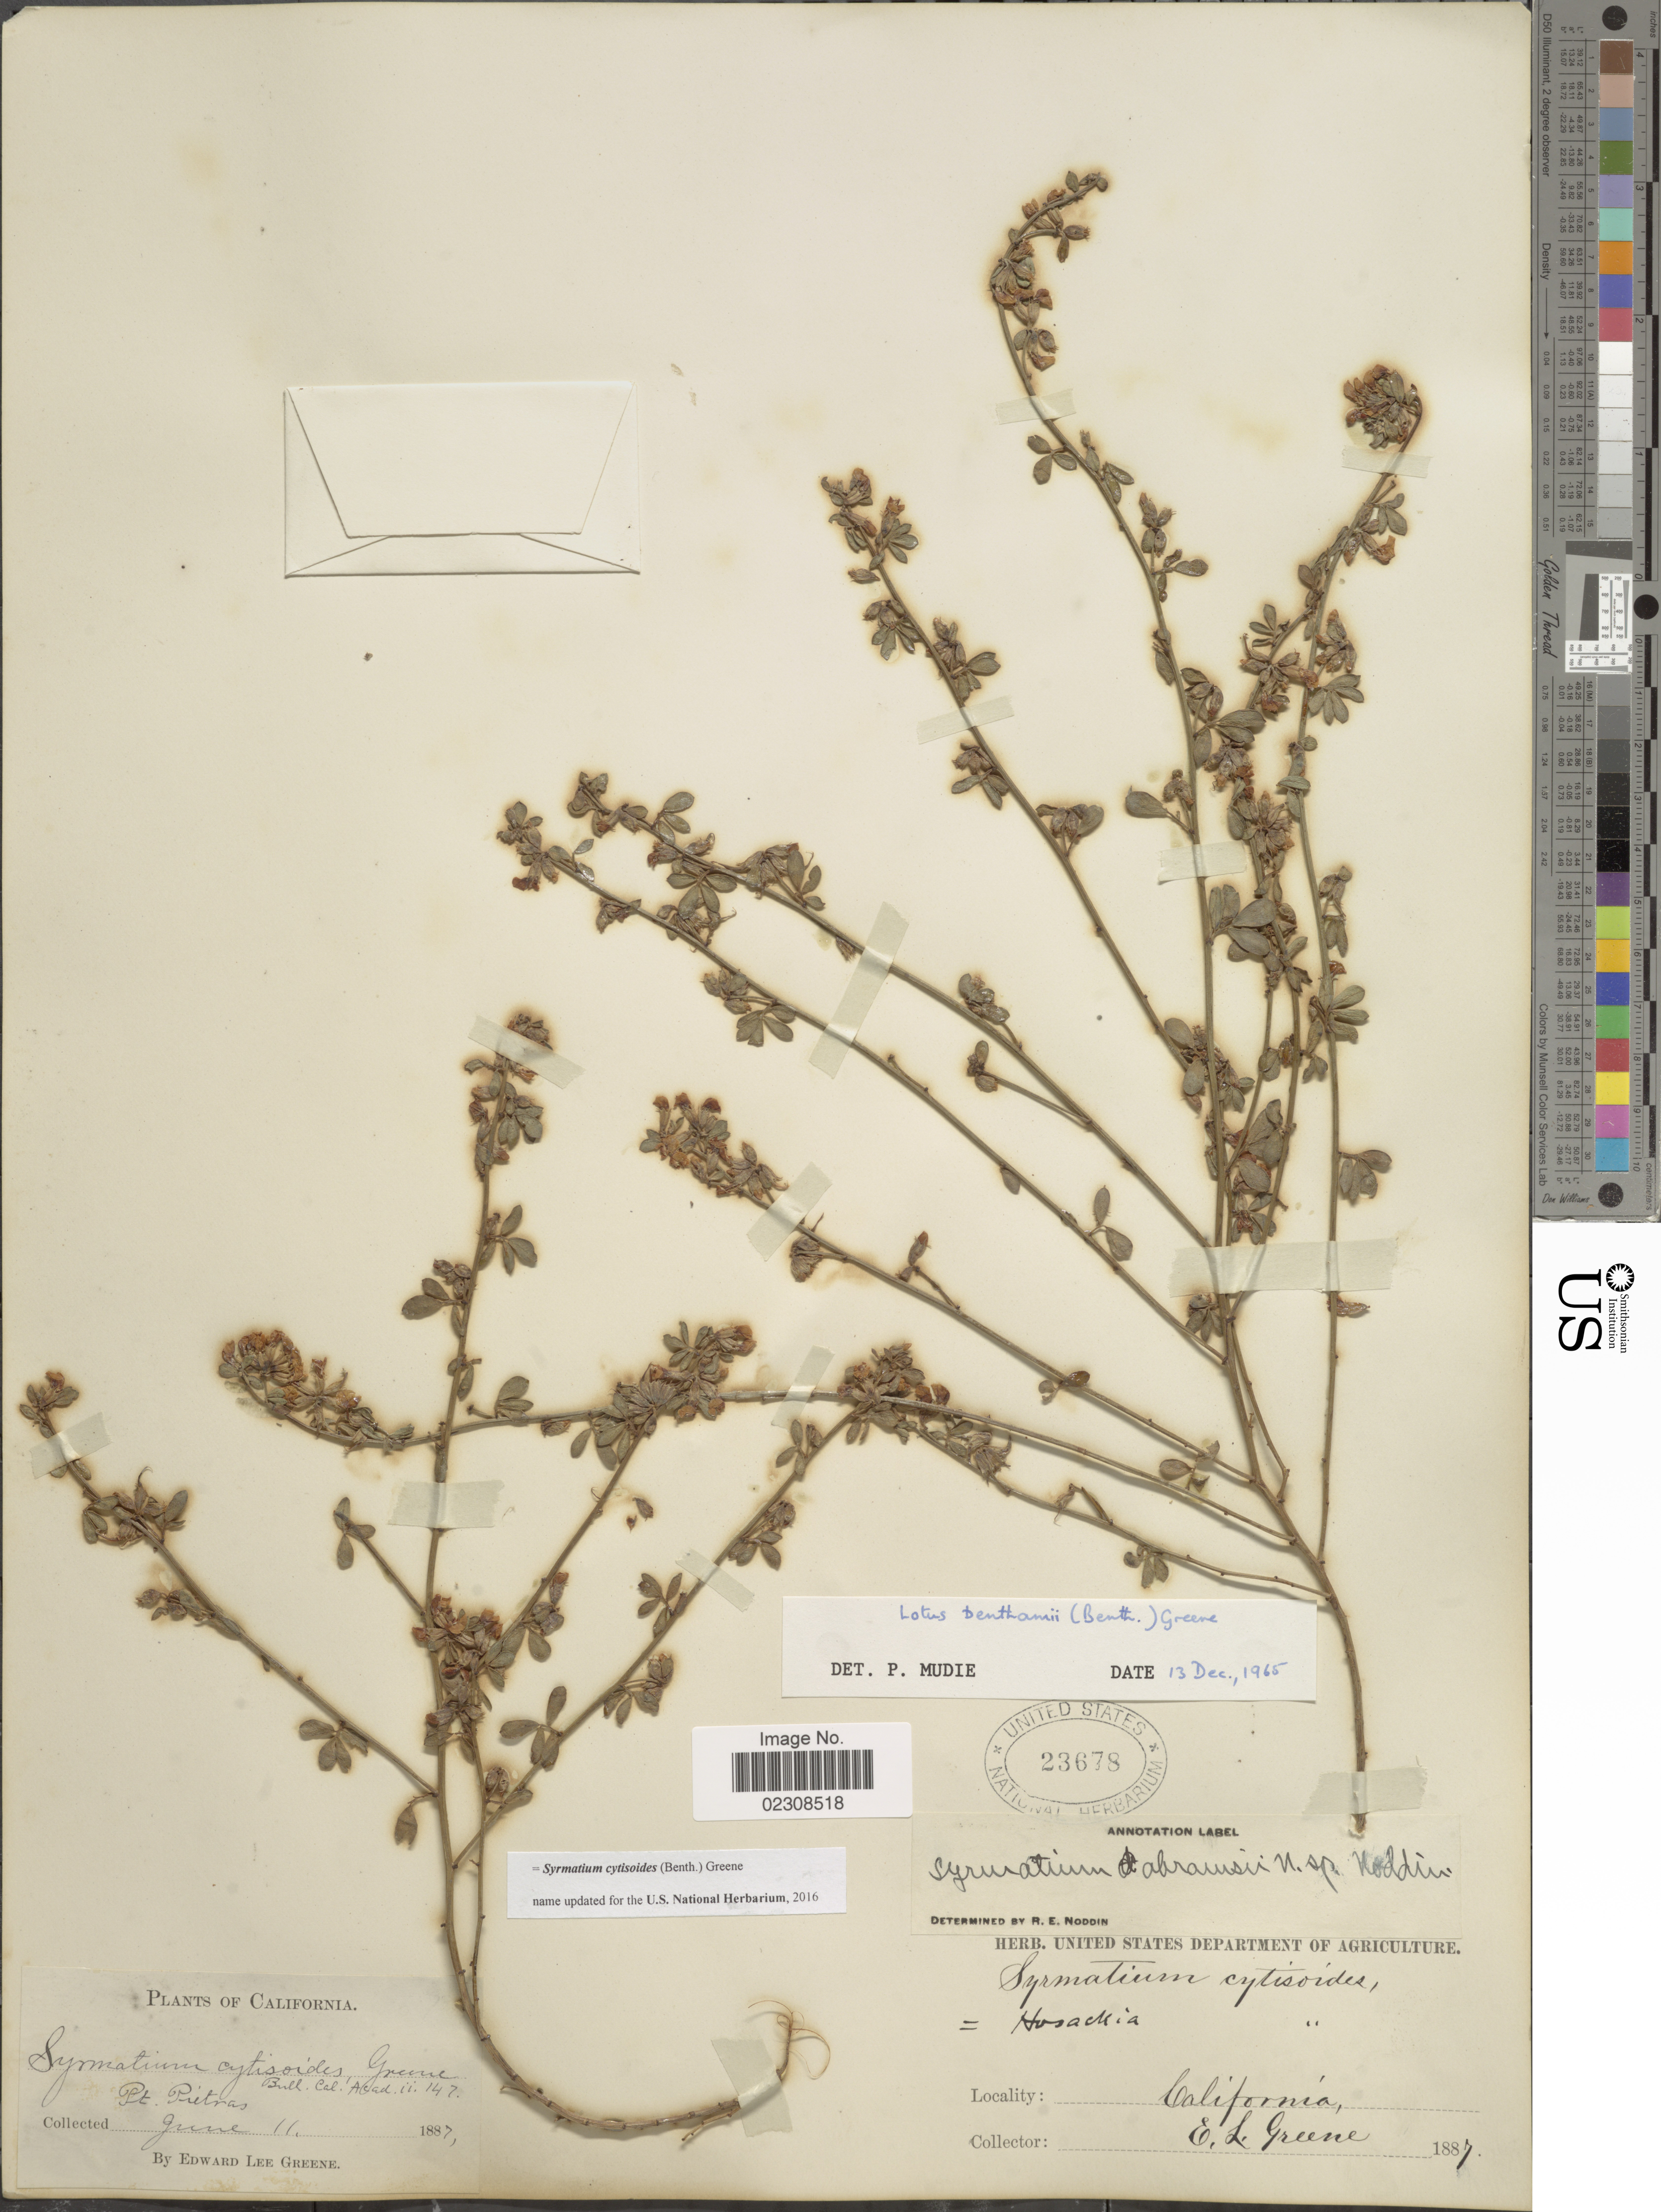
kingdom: Plantae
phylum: Tracheophyta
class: Magnoliopsida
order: Fabales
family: Fabaceae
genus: Syrmatium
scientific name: Syrmatium cytisoides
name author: (Benth.) Greene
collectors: E. L. Greene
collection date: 1887-06-11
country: United States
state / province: California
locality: Pt Pietras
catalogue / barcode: US 23678